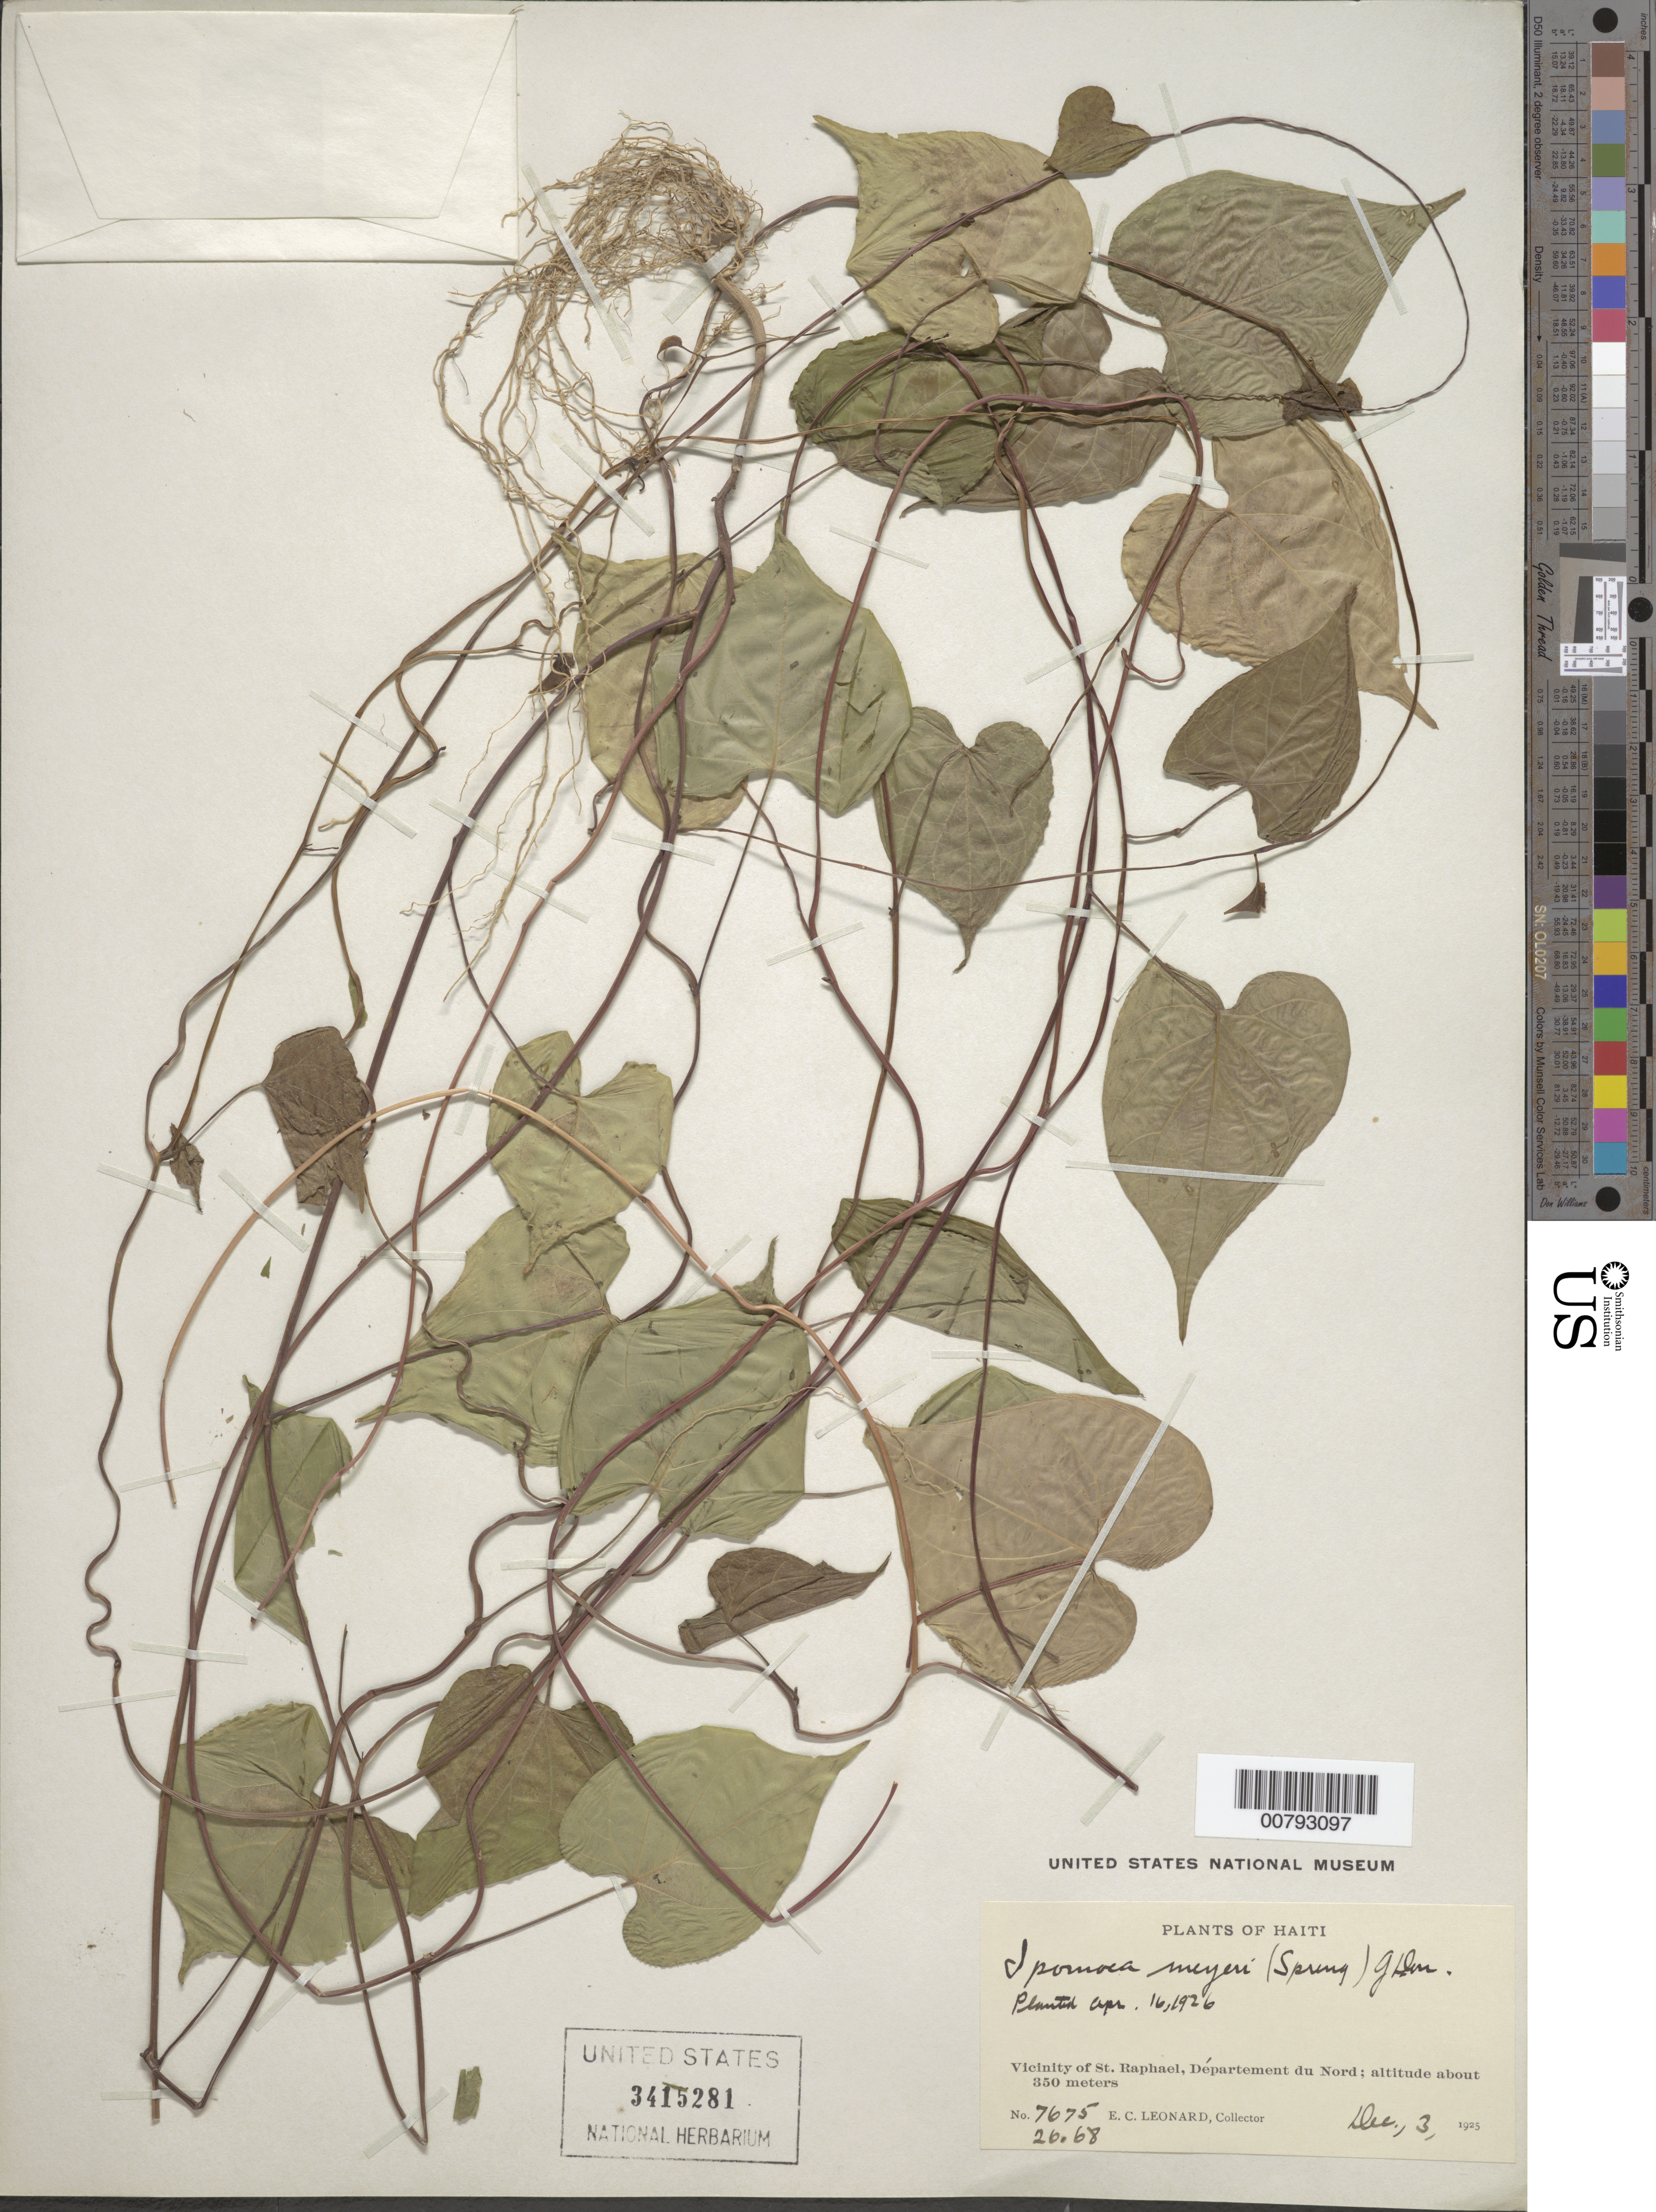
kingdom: Plantae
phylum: Tracheophyta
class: Magnoliopsida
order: Solanales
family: Convolvulaceae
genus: Ipomoea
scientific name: Ipomoea meyeri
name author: (Spreng.) G. Don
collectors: E. C. Leonard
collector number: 7675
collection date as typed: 03 Dec 1925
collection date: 1925-12-03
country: Haiti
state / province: Nord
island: Hispaniola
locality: Vicinity of St. Raphael.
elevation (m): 350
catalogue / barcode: US 3415281